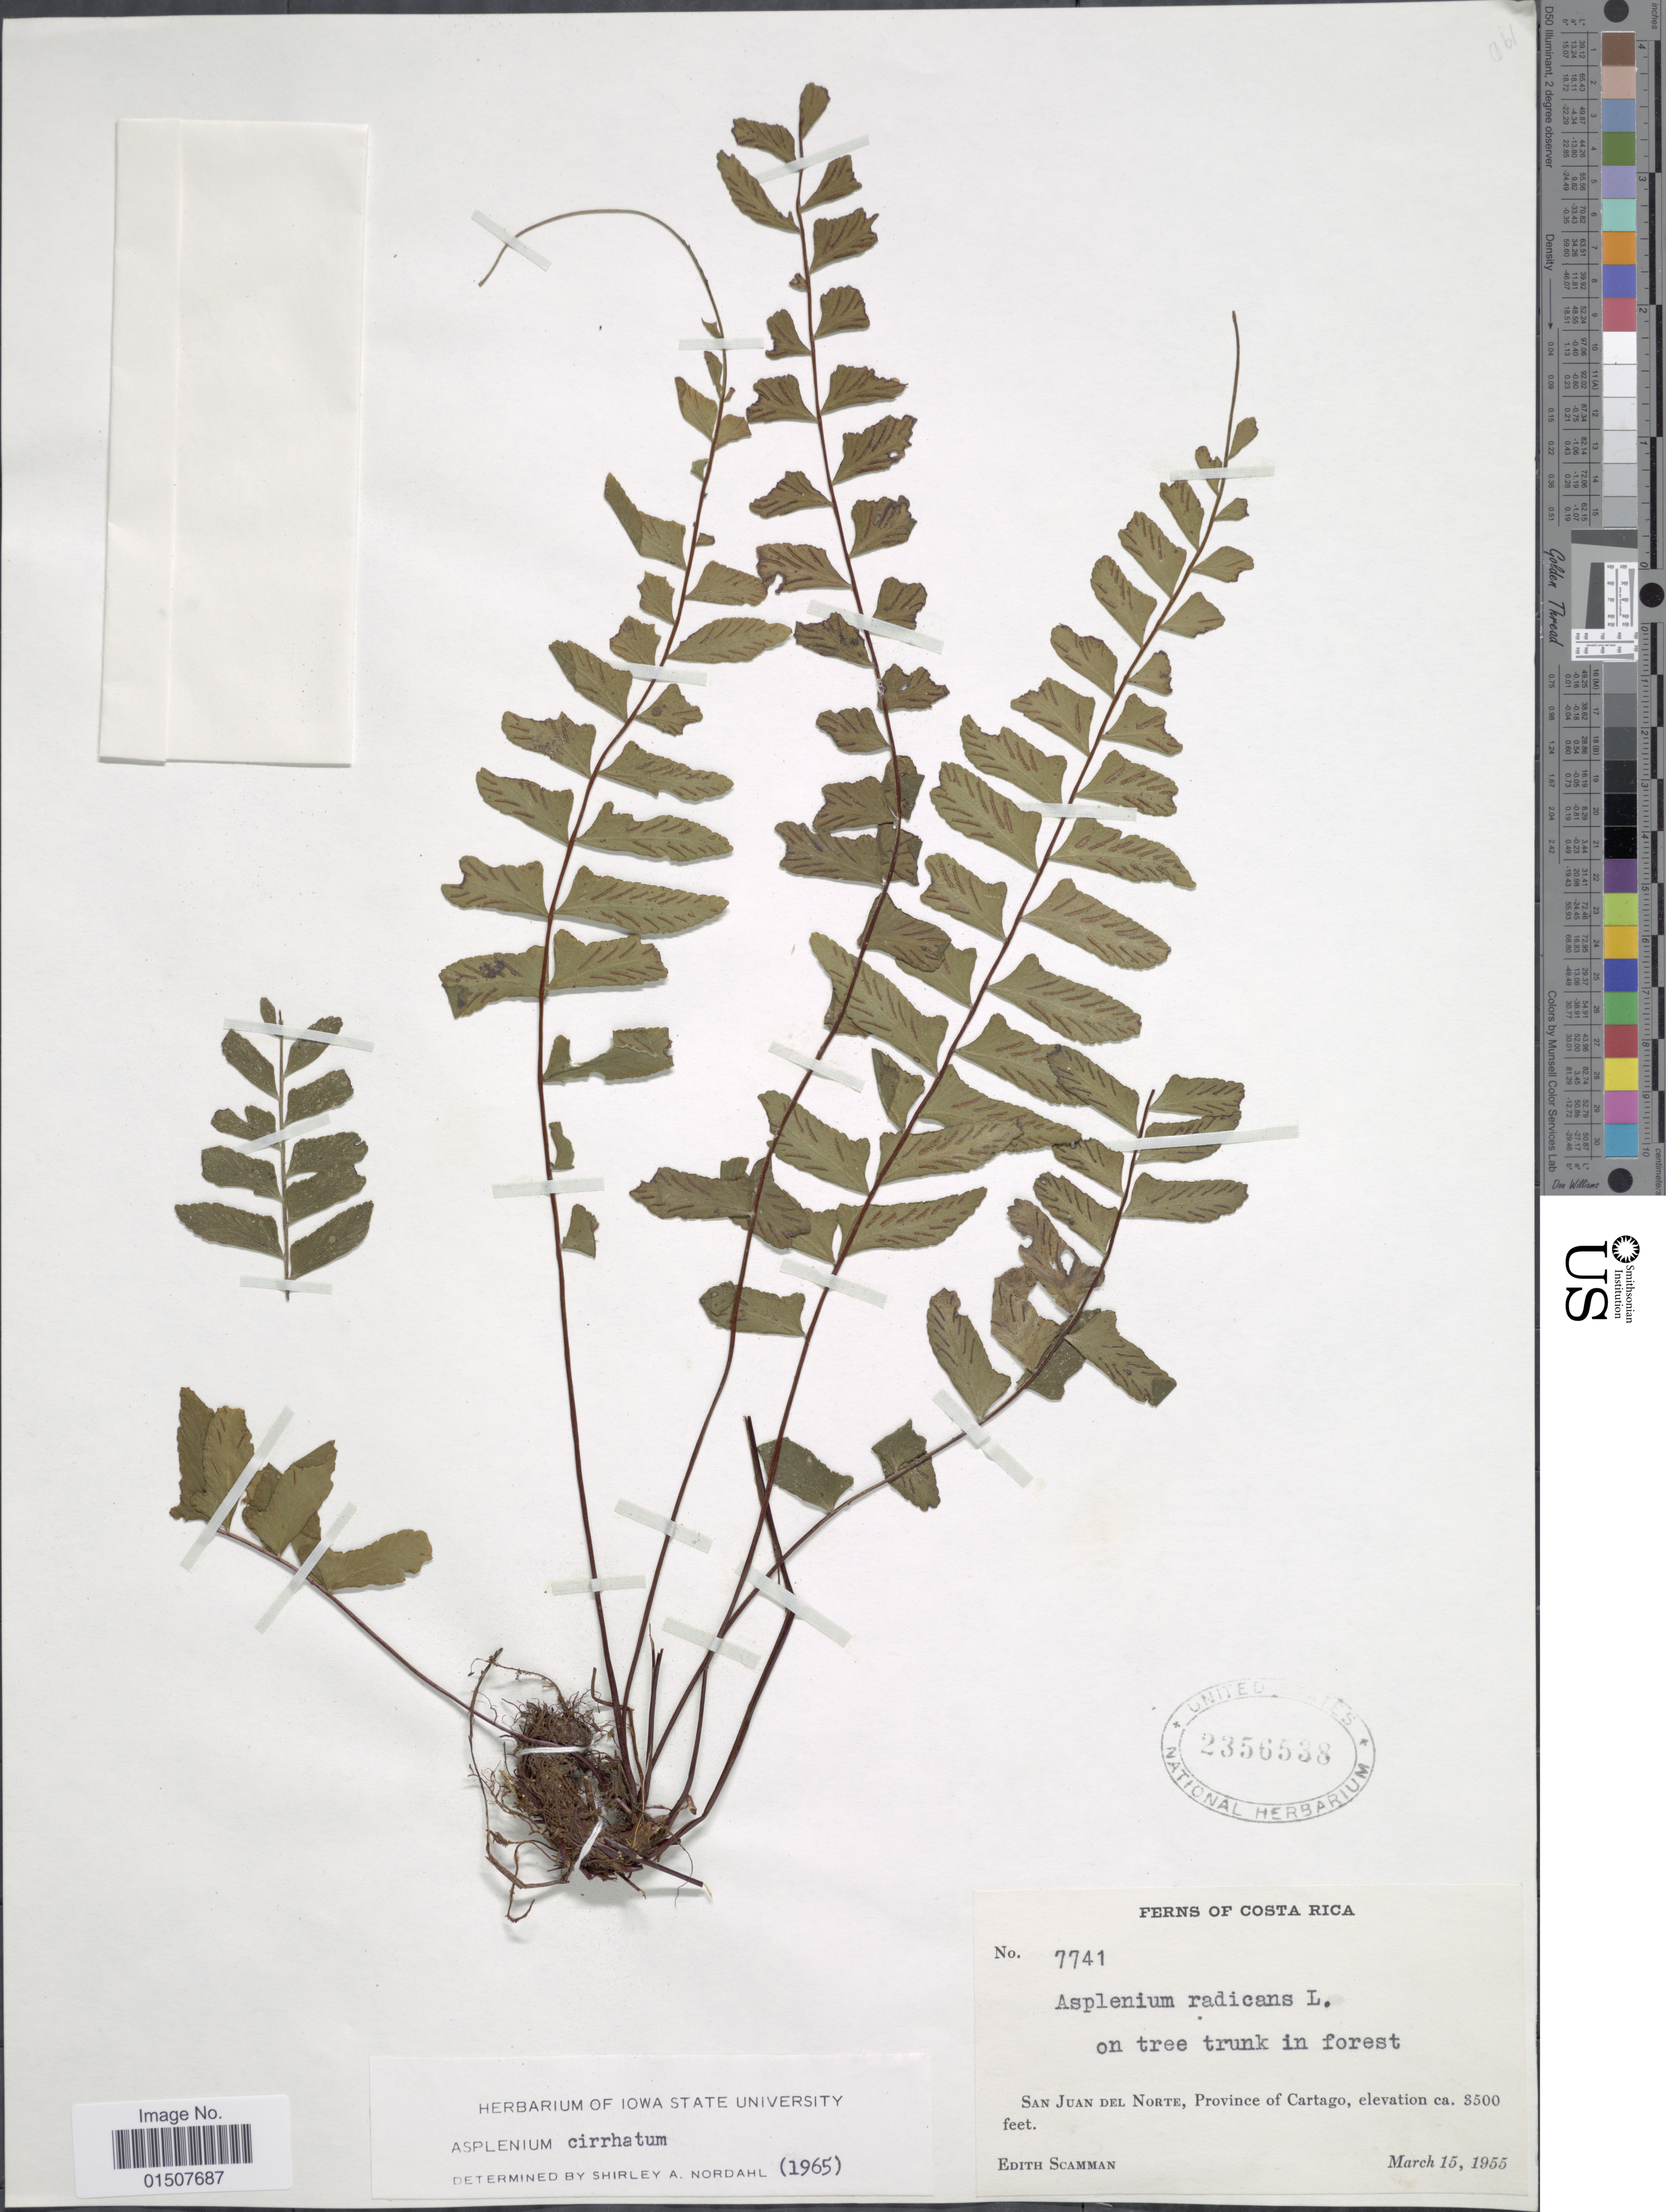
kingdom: Plantae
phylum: Tracheophyta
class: Polypodiopsida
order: Polypodiales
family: Aspleniaceae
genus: Asplenium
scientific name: Asplenium radicans var. cirrhatum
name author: (Rich. ex Willd.) Rosenst.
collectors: E. Scamman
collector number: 7741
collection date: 1955-03-15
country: Costa Rica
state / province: Cartago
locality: San Juan Del Borte, Province of Cartago.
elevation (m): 1067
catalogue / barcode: US 2356538